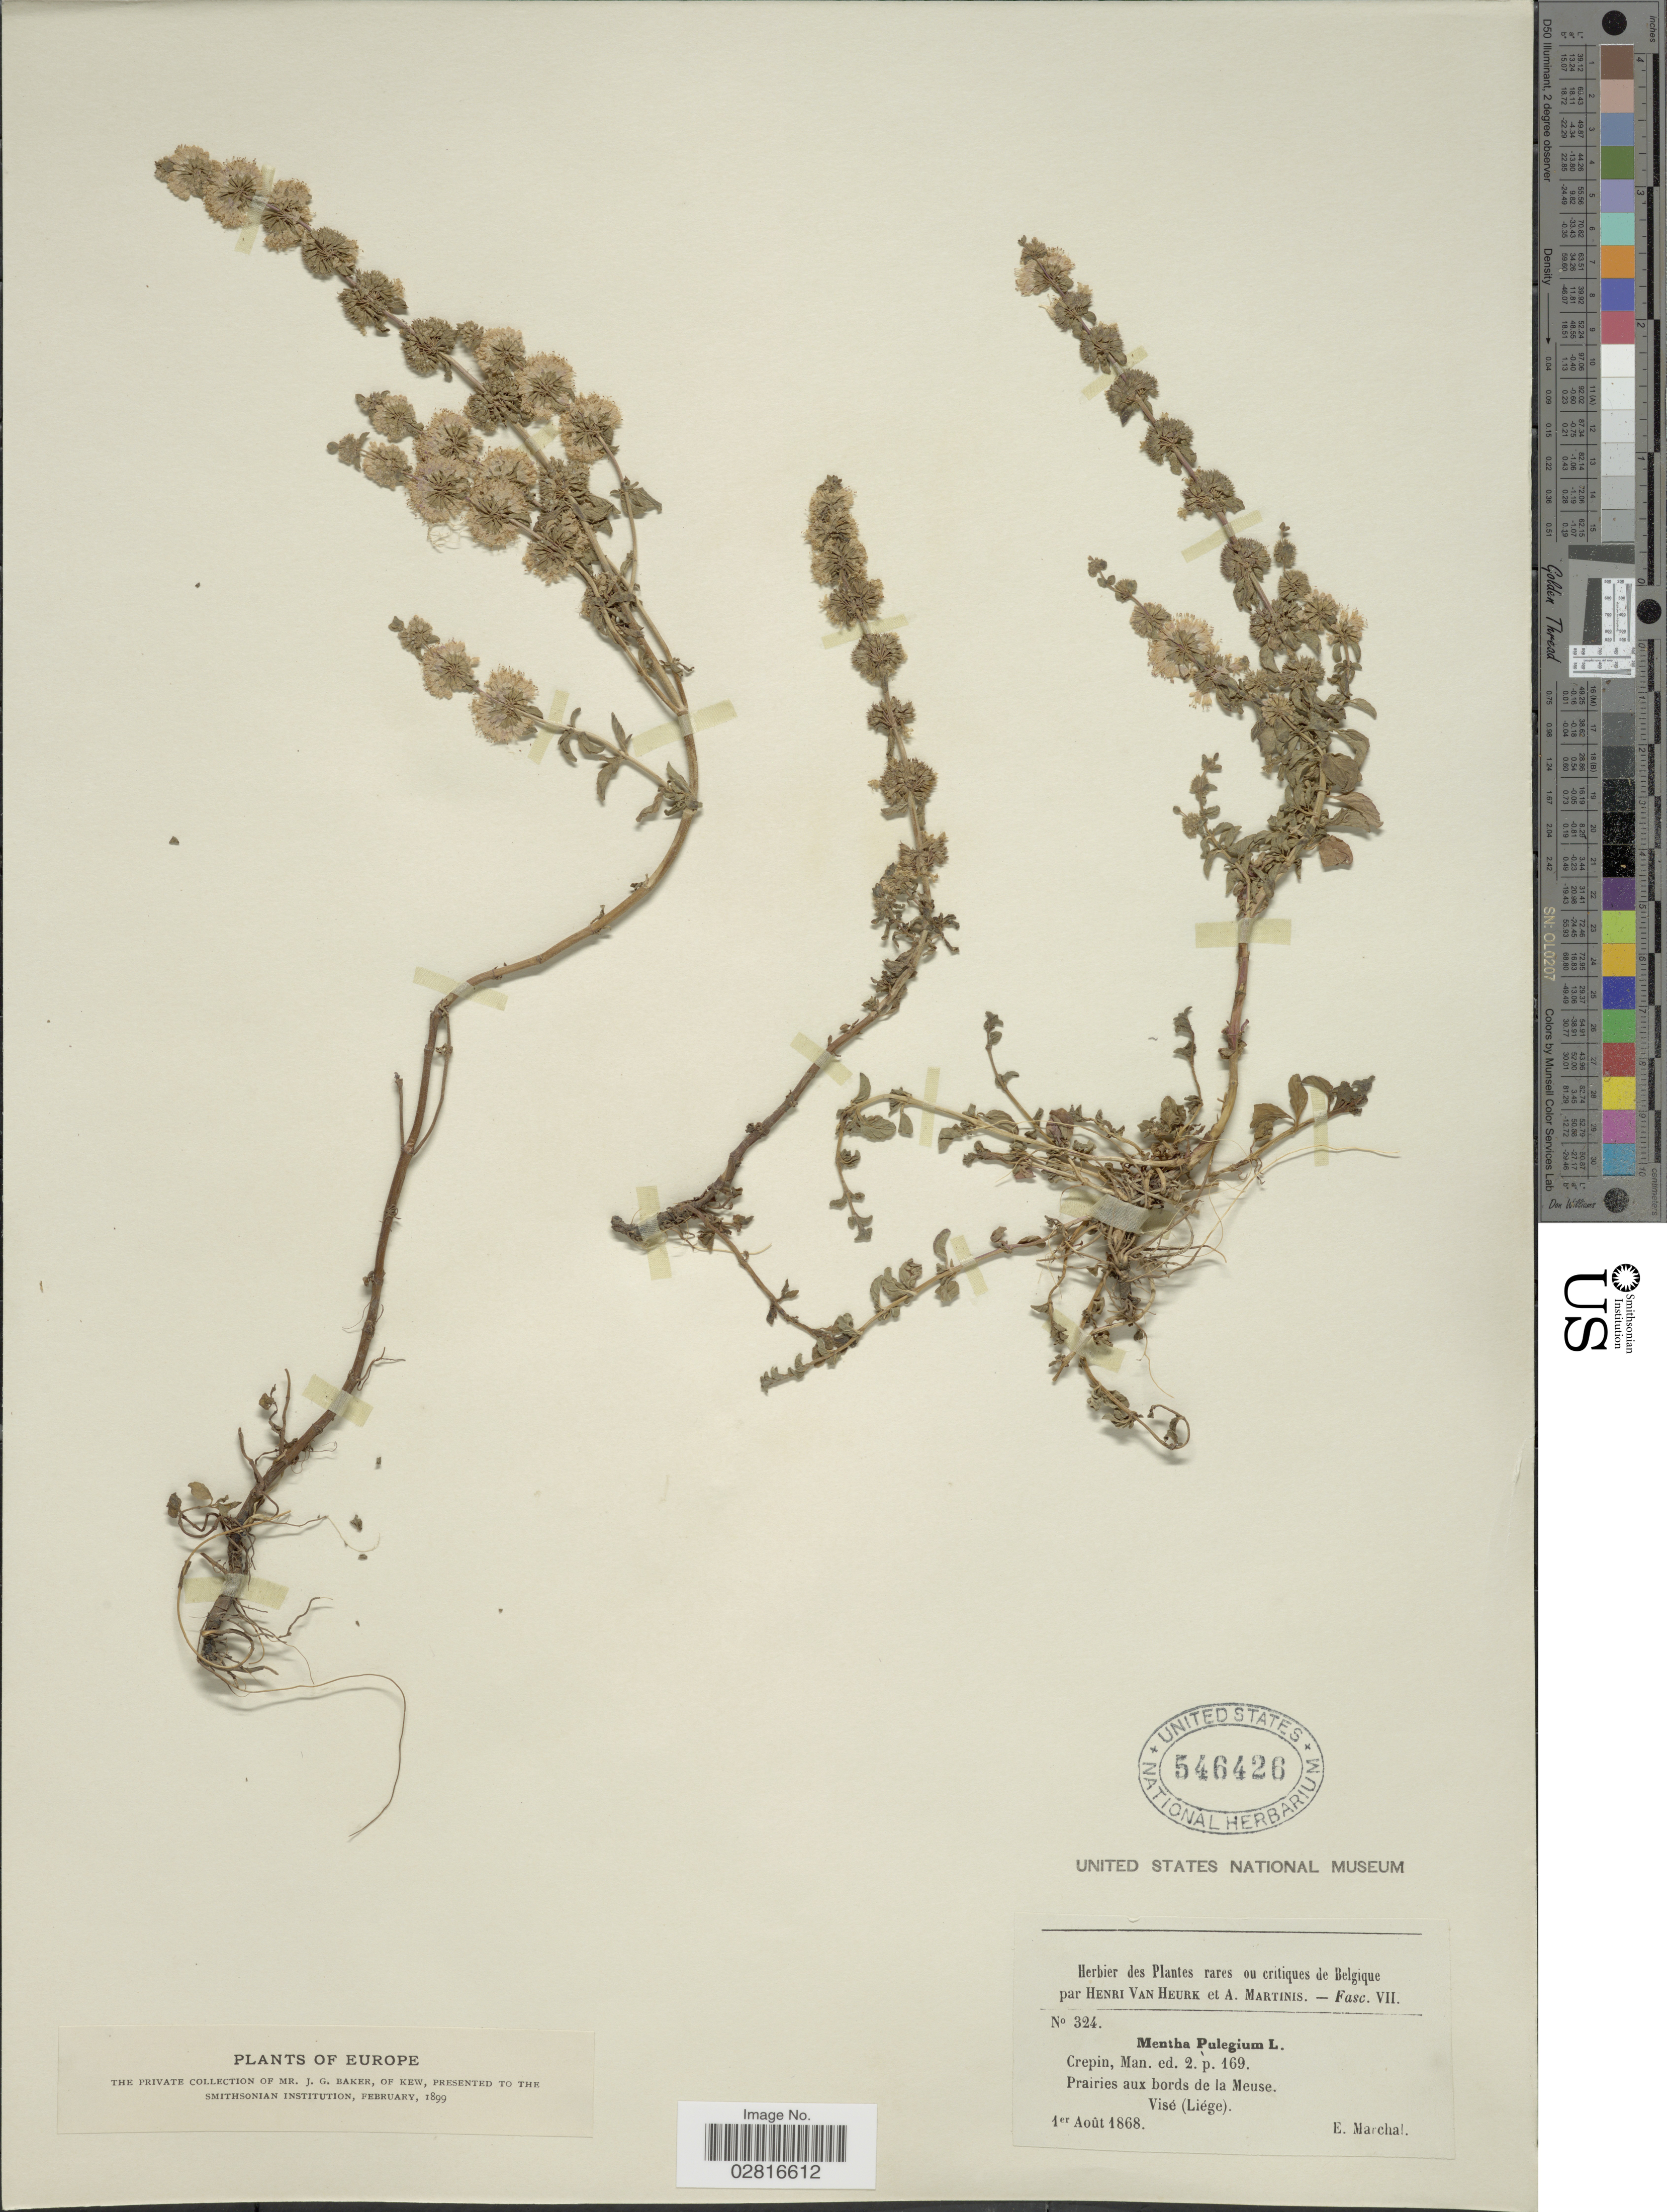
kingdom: Plantae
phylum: Tracheophyta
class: Magnoliopsida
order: Lamiales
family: Lamiaceae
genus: Mentha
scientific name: Mentha pulegium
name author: L.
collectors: É. Marchal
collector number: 324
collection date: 1868-08-01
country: Belgium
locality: Prairies aux bords de la Meuse. Visé (Liége)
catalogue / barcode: US 546426